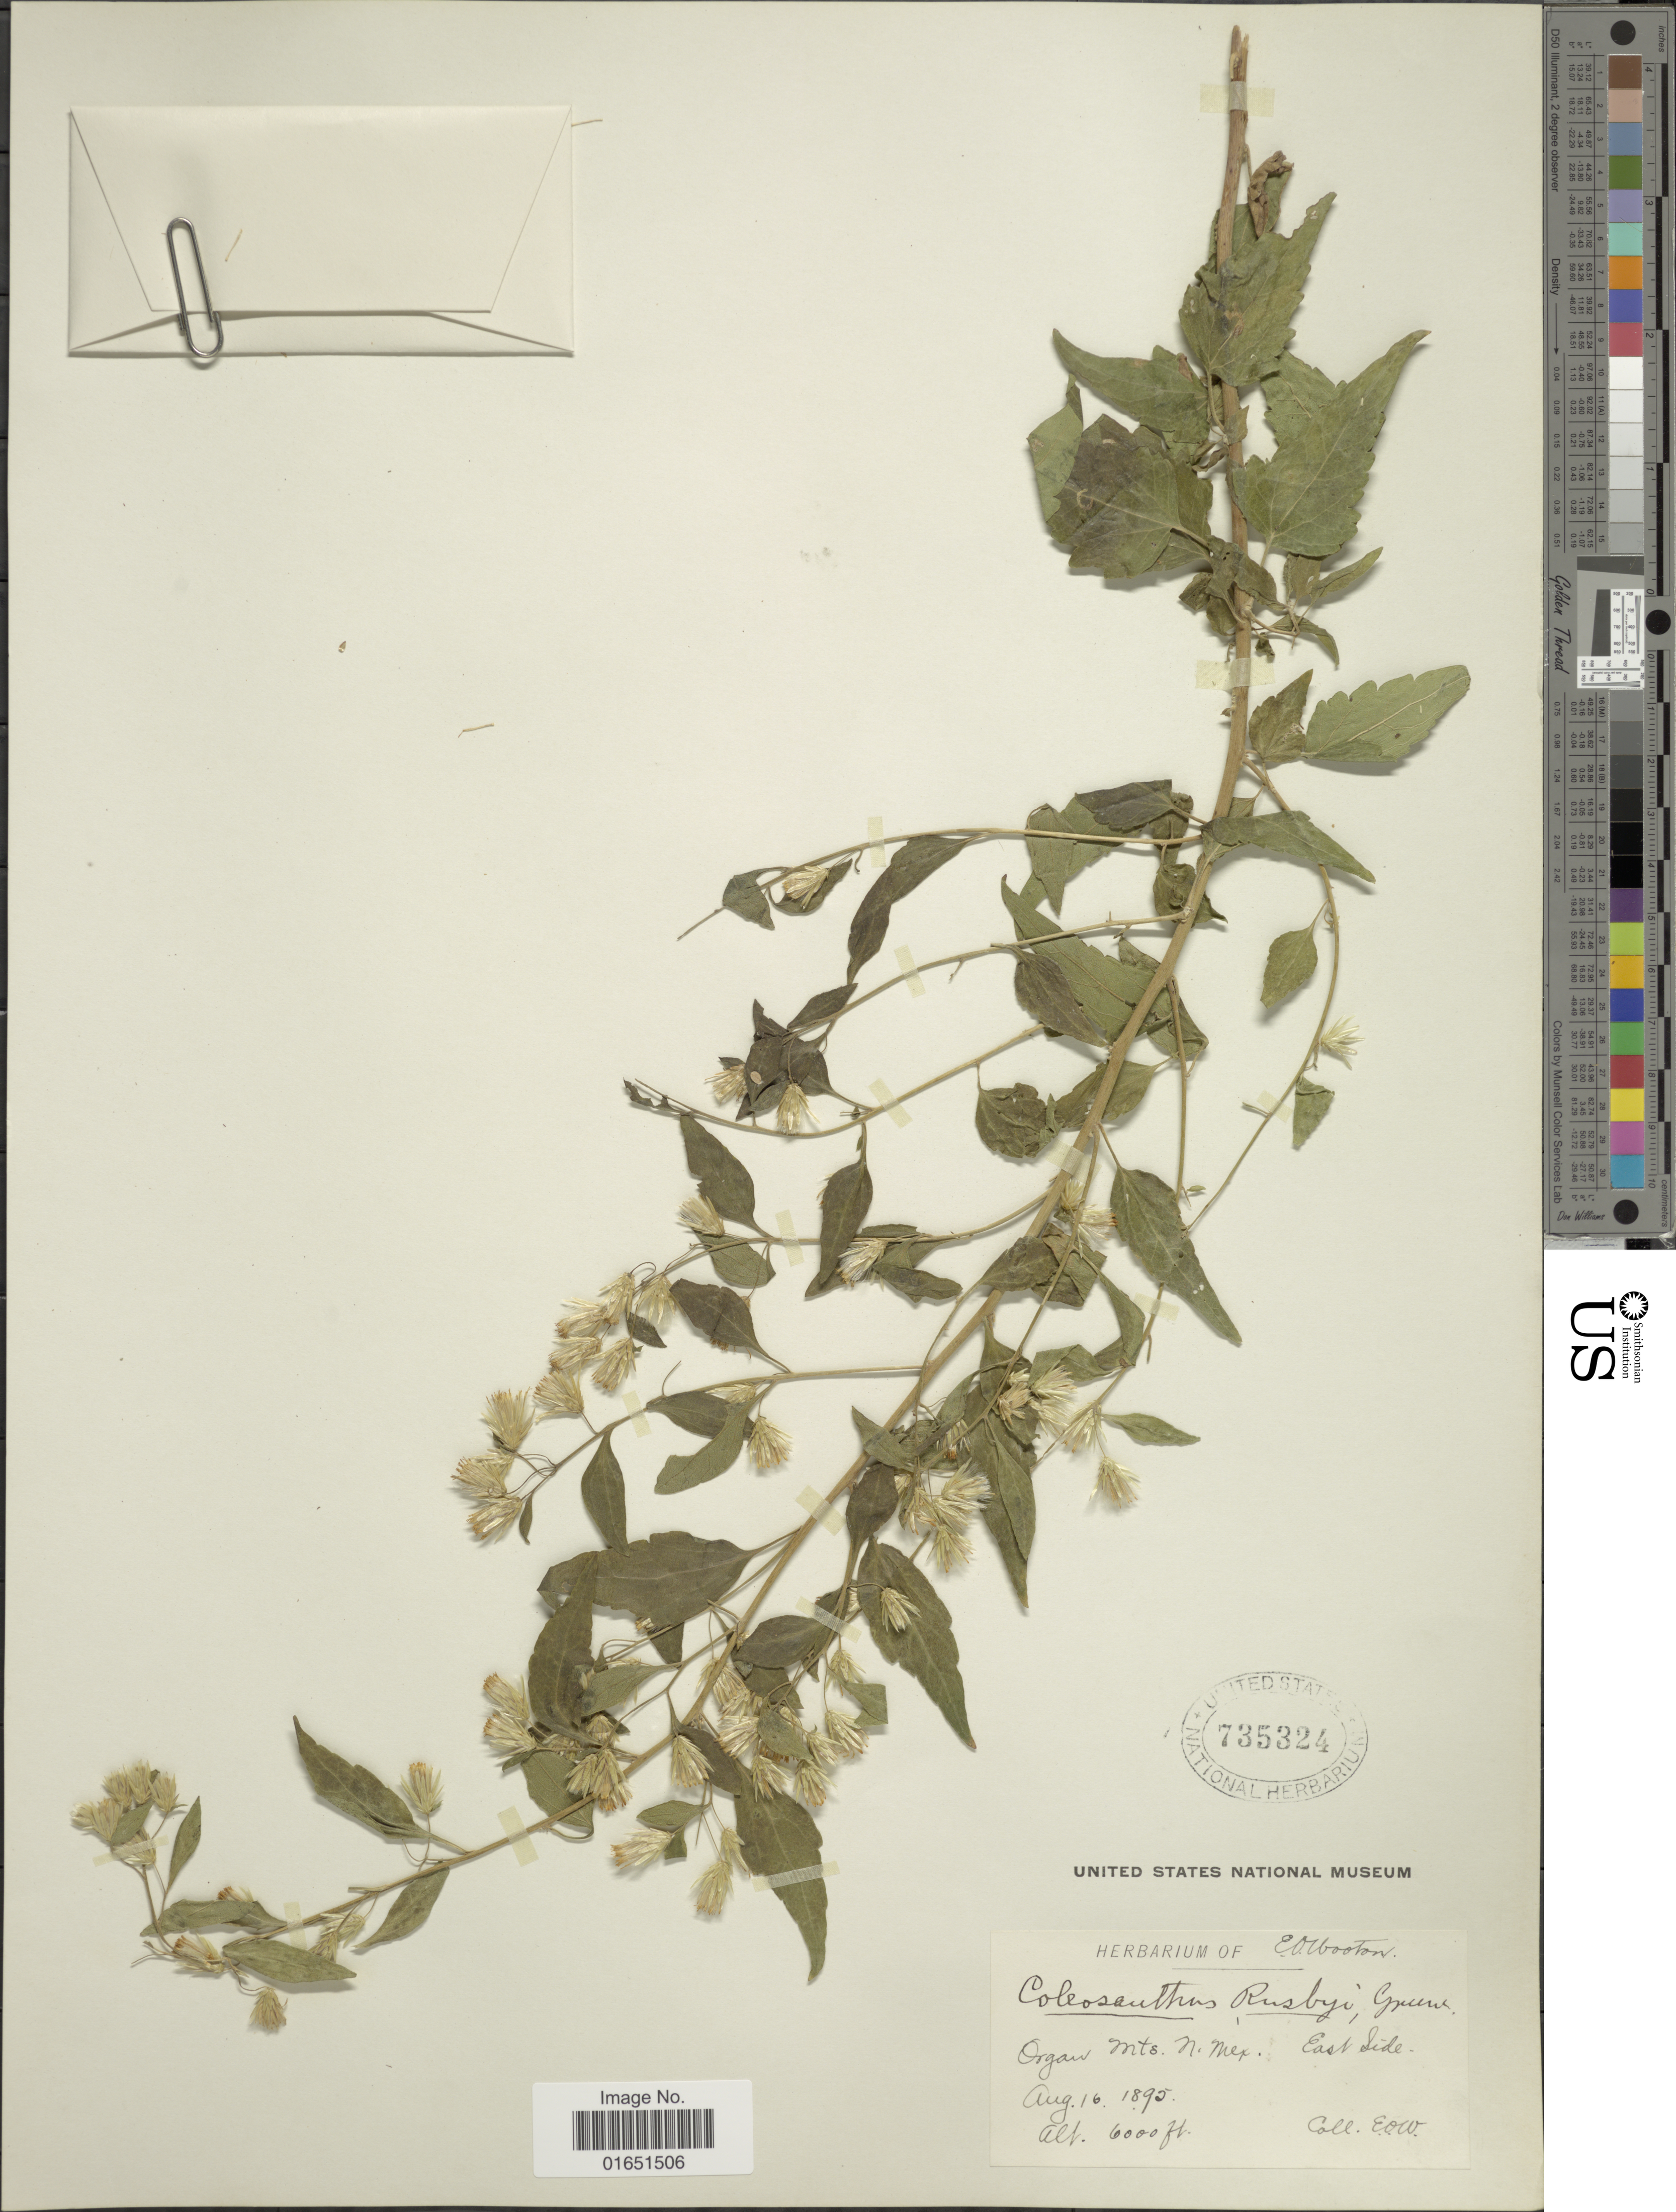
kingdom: Plantae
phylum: Tracheophyta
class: Magnoliopsida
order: Asterales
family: Asteraceae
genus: Brickellia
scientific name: Brickellia rusbyi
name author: A. Gray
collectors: E. O. Wooton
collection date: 1895-08-16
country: United States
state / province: New Mexico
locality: Organ Mts., East side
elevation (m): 1829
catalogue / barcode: US 735324